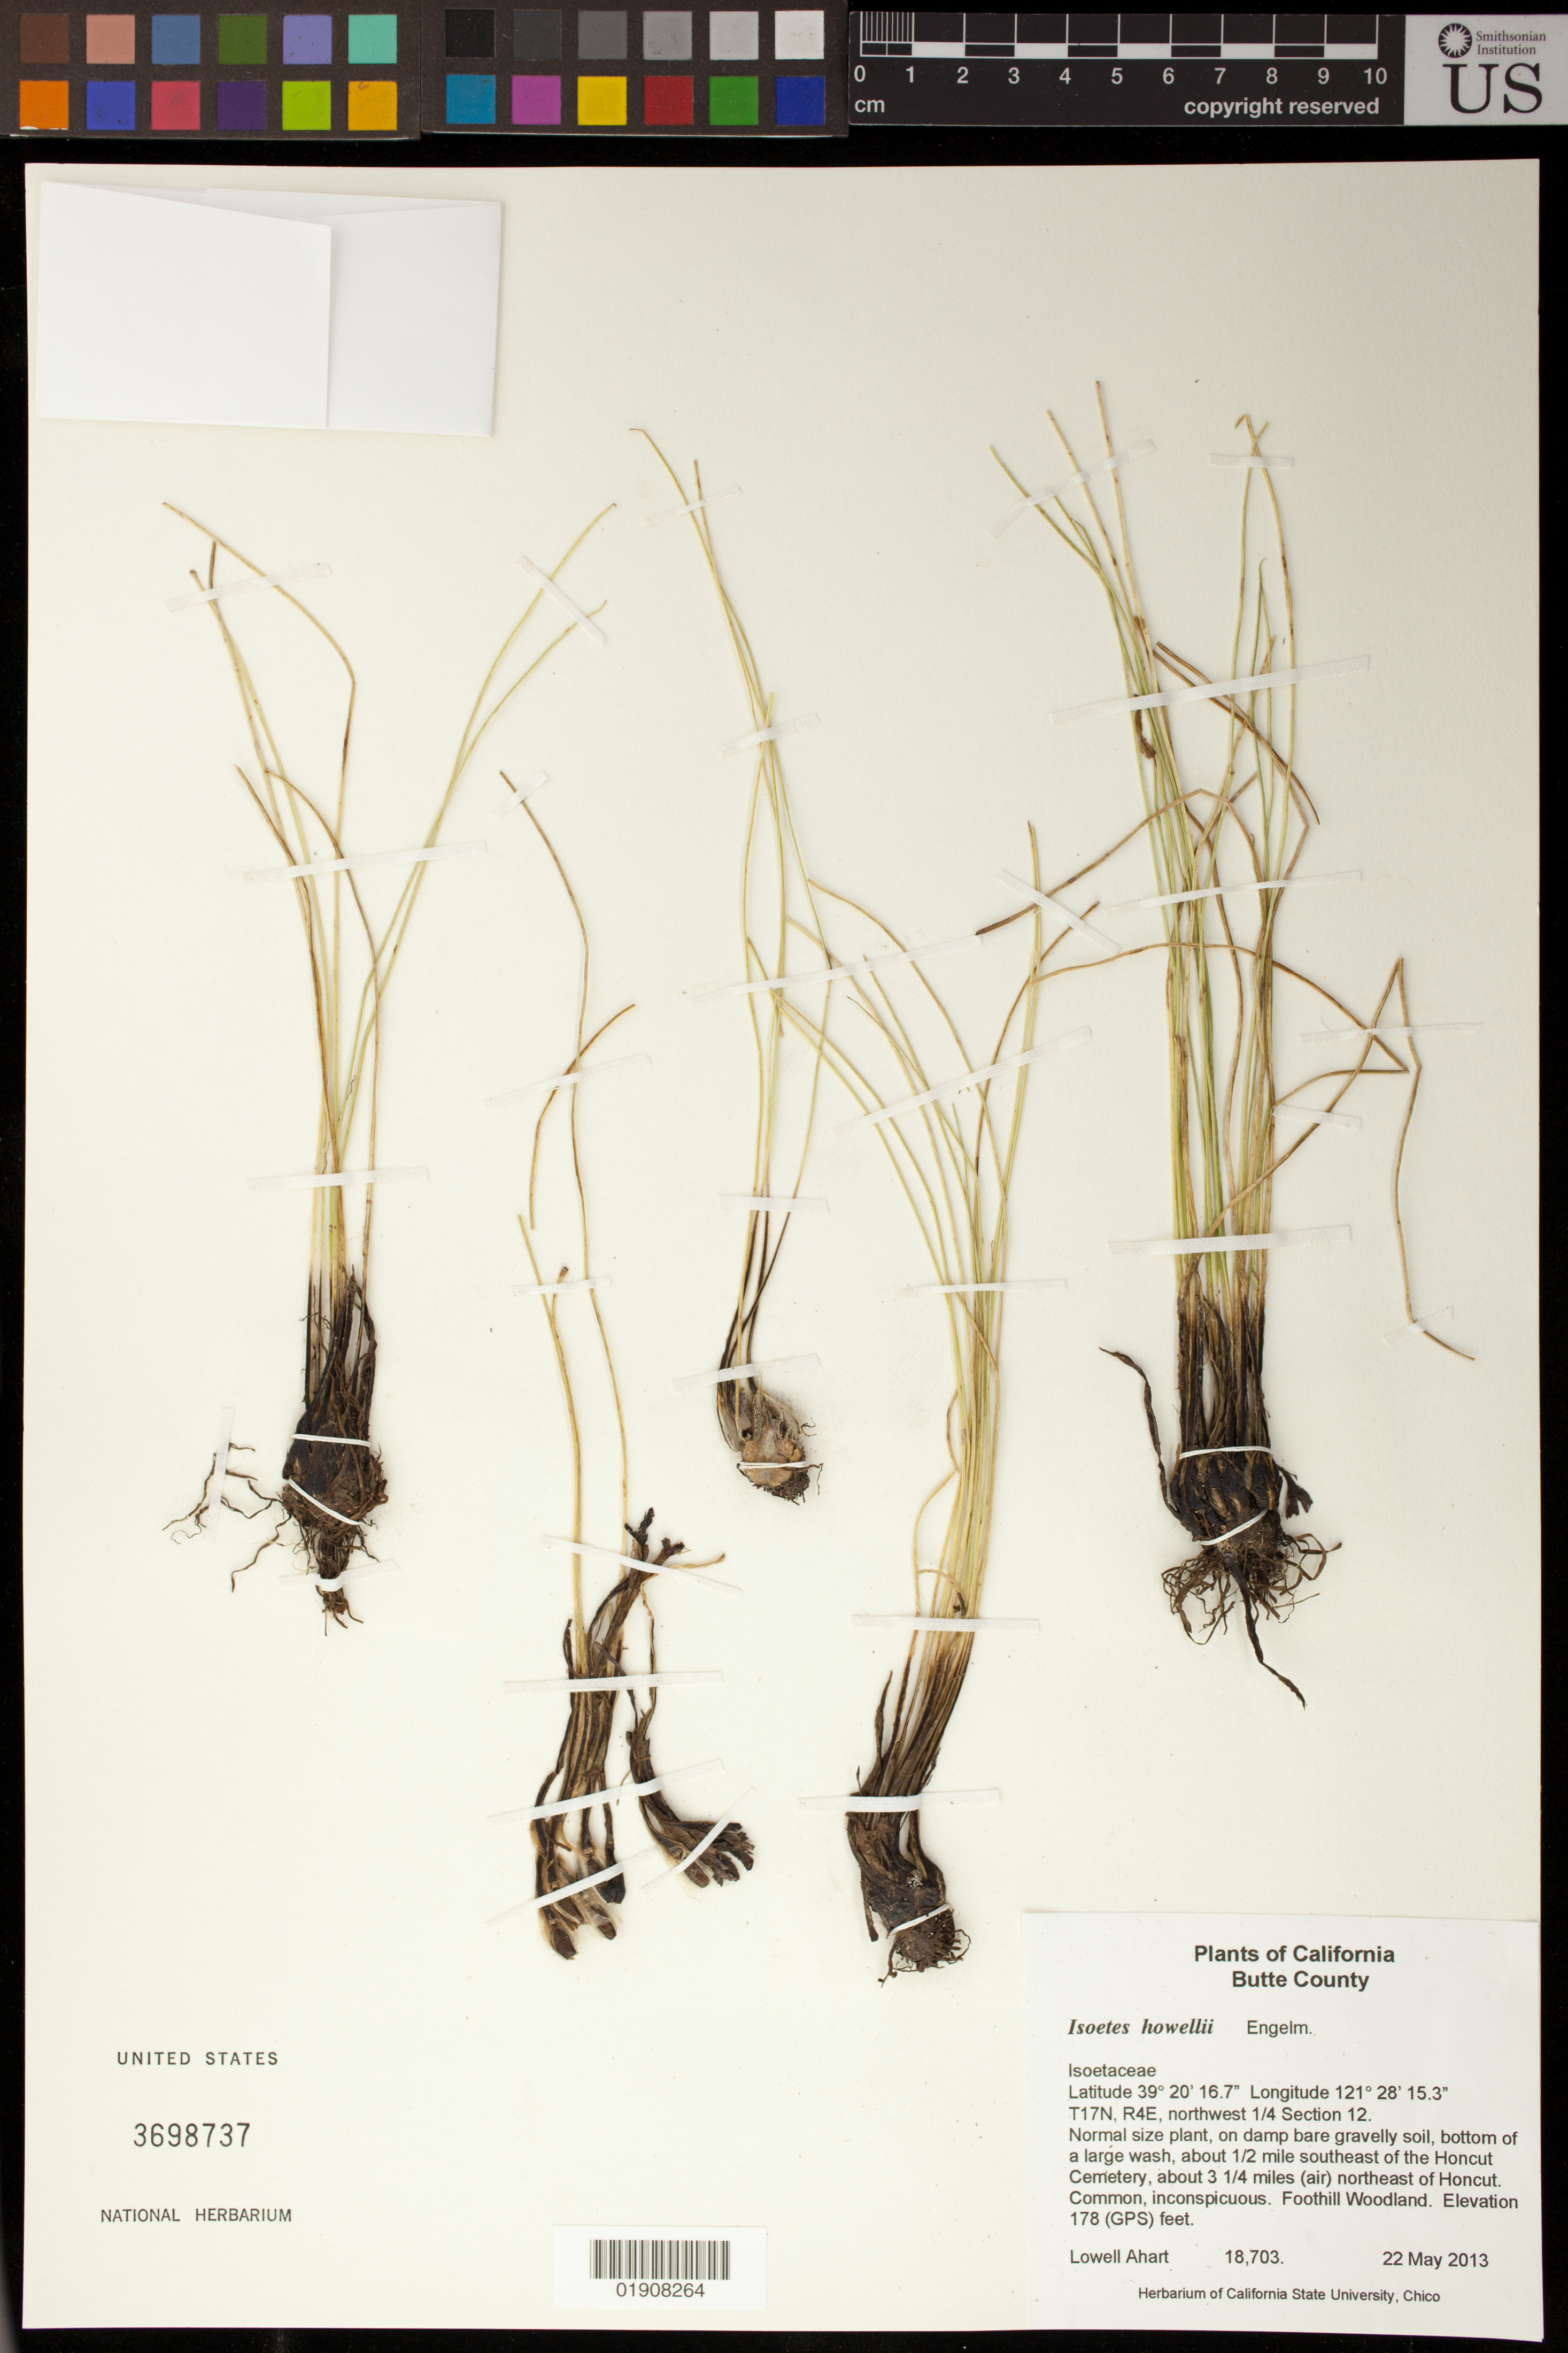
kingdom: Plantae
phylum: Tracheophyta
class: Lycopodiopsida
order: Isoetales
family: Isoetaceae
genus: Isoetes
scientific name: Isoetes howellii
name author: Engelm.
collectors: L. Ahart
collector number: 18703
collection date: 2013-05-22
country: United States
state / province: California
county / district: Butte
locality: About 1/2 mile southeast of the Honcut Cemetery, about 3 1/4 miles (air) northeast of Honcut.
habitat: Foothill Woodland. On damp bare gravelly soil, bottom of a large wash.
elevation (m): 54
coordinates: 39 20 16.7 N, 121 28 15.3 W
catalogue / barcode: US 3698737